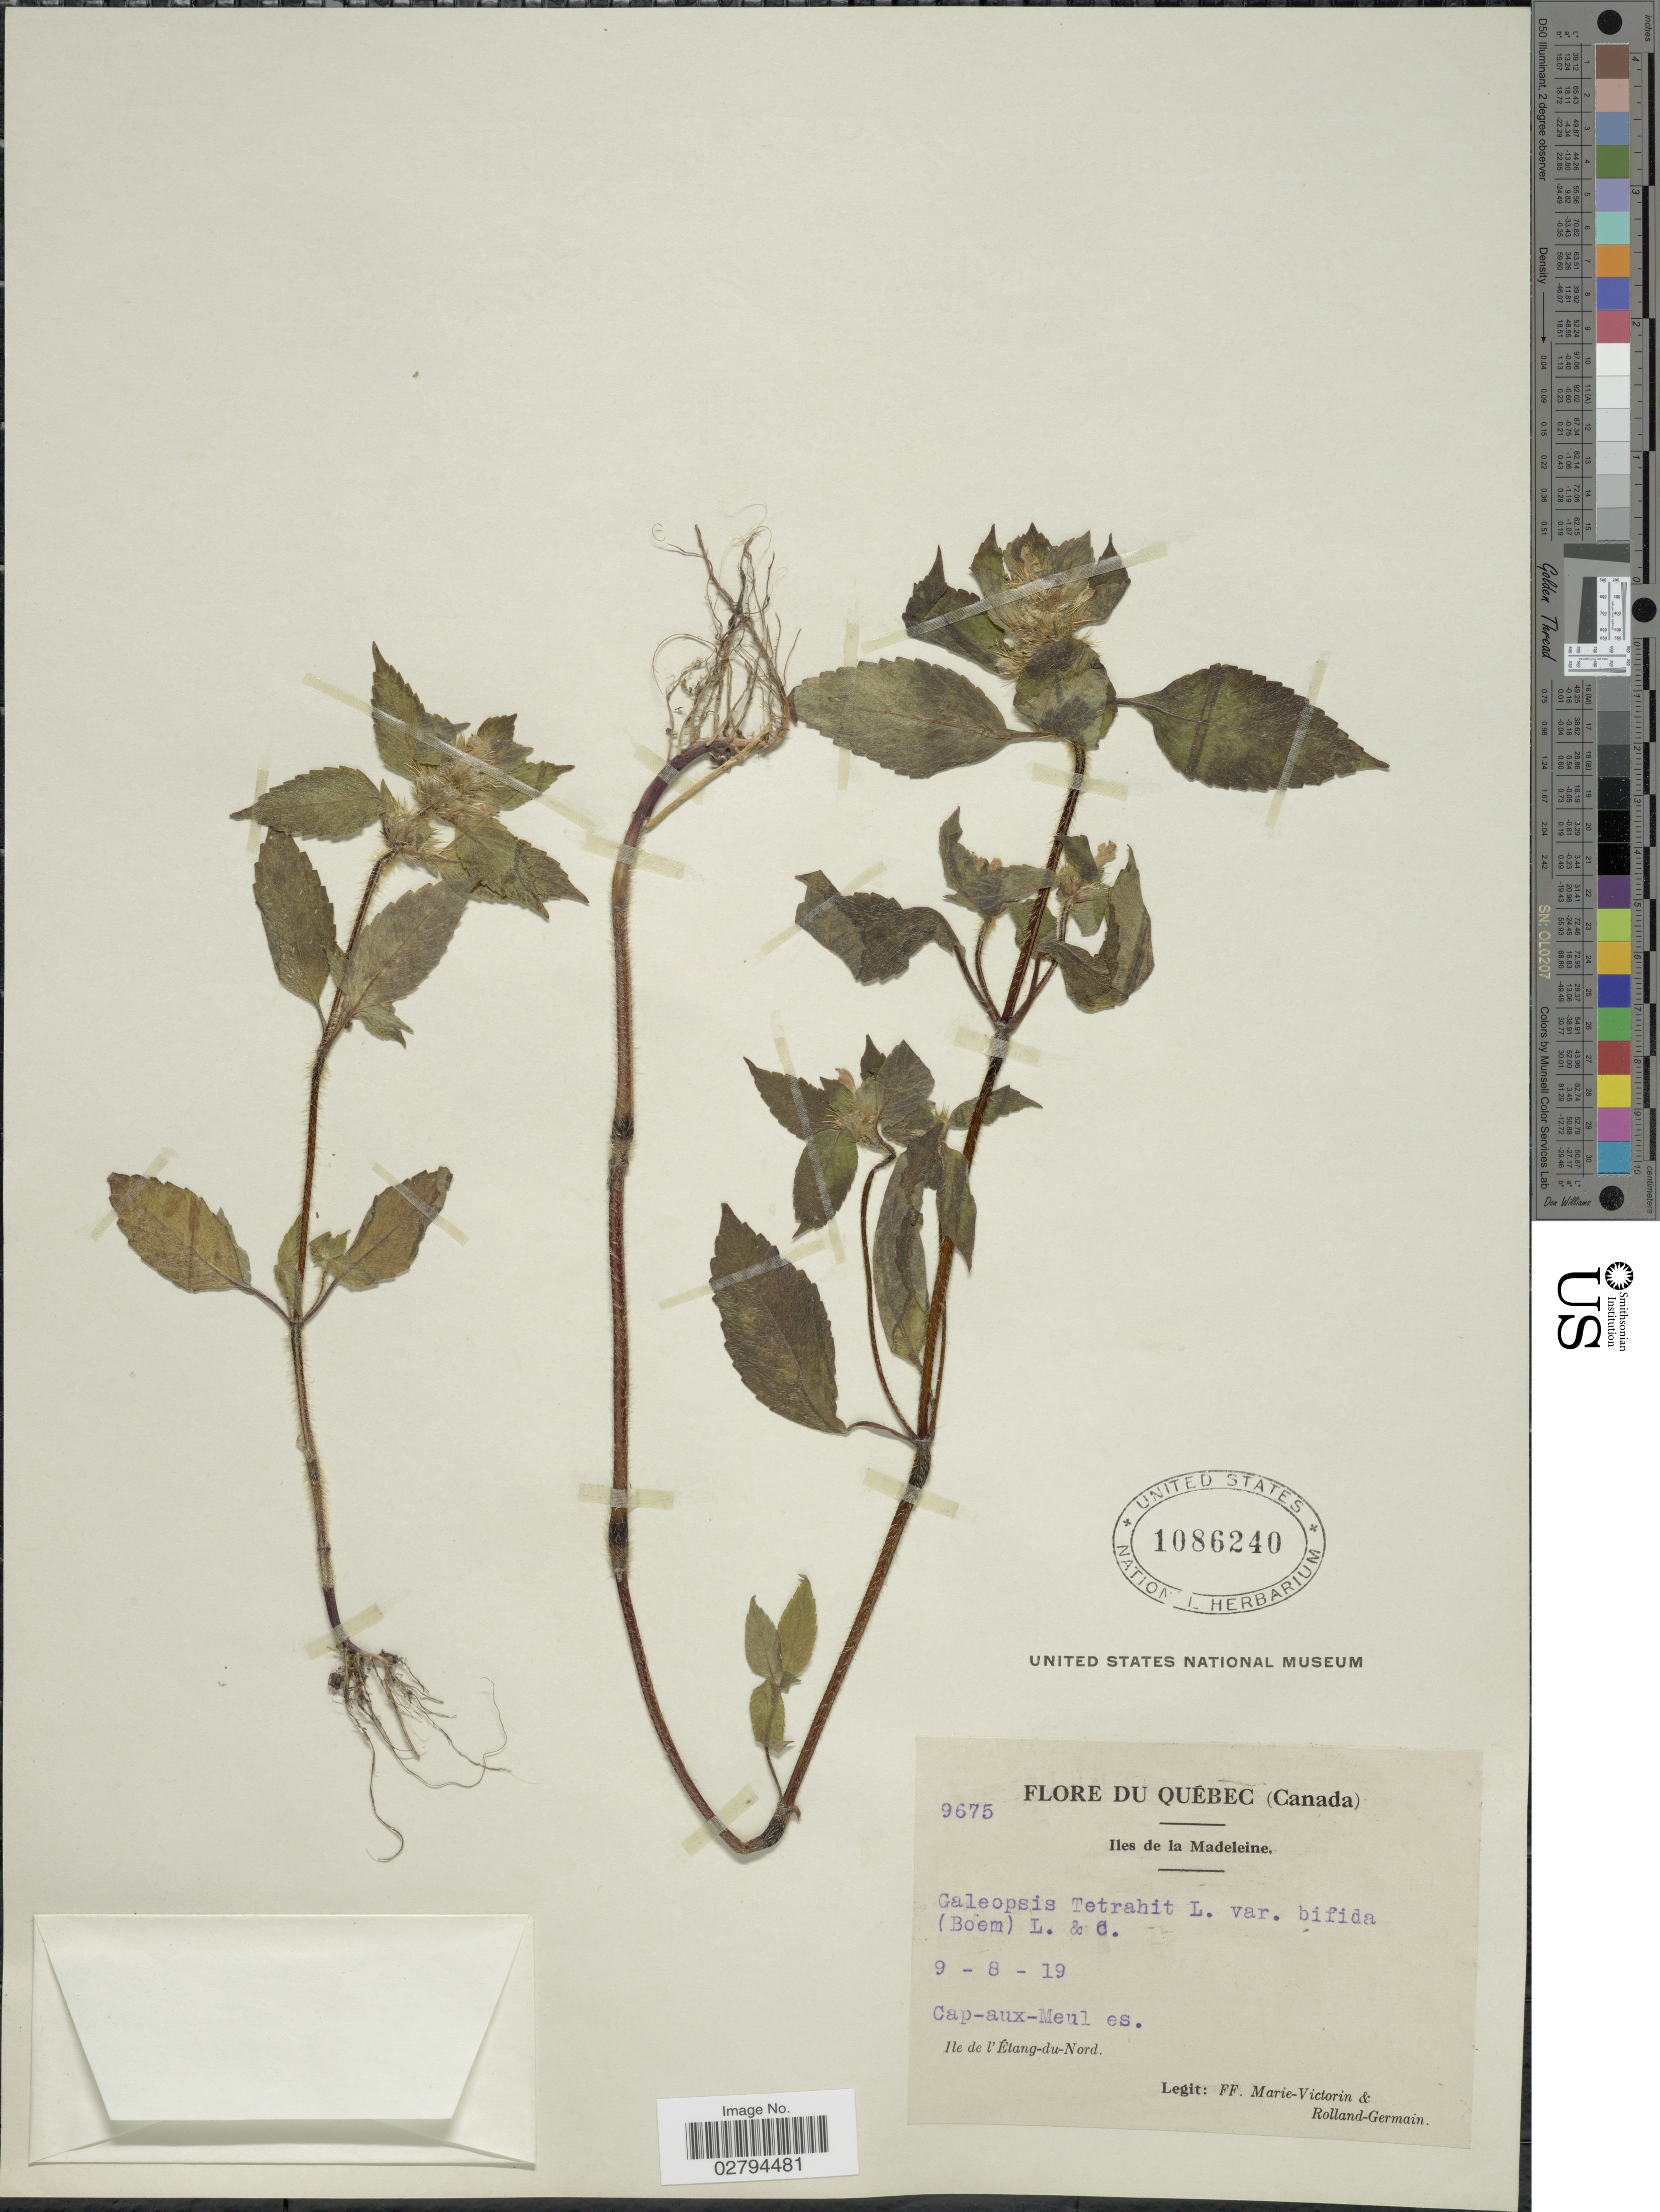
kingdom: Plantae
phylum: Tracheophyta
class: Magnoliopsida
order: Lamiales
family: Lamiaceae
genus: Galeopsis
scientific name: Galeopsis tetrahit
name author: L.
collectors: F. Marie-Victorin & Rolland-Germain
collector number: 9675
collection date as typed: Transcribed d/m/y: 9/8/19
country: Canada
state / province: Quebec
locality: Iles de la Madeleine. Cap-aux-Meules. Ile de l'Étang-du-Nord.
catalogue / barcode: US 1086240